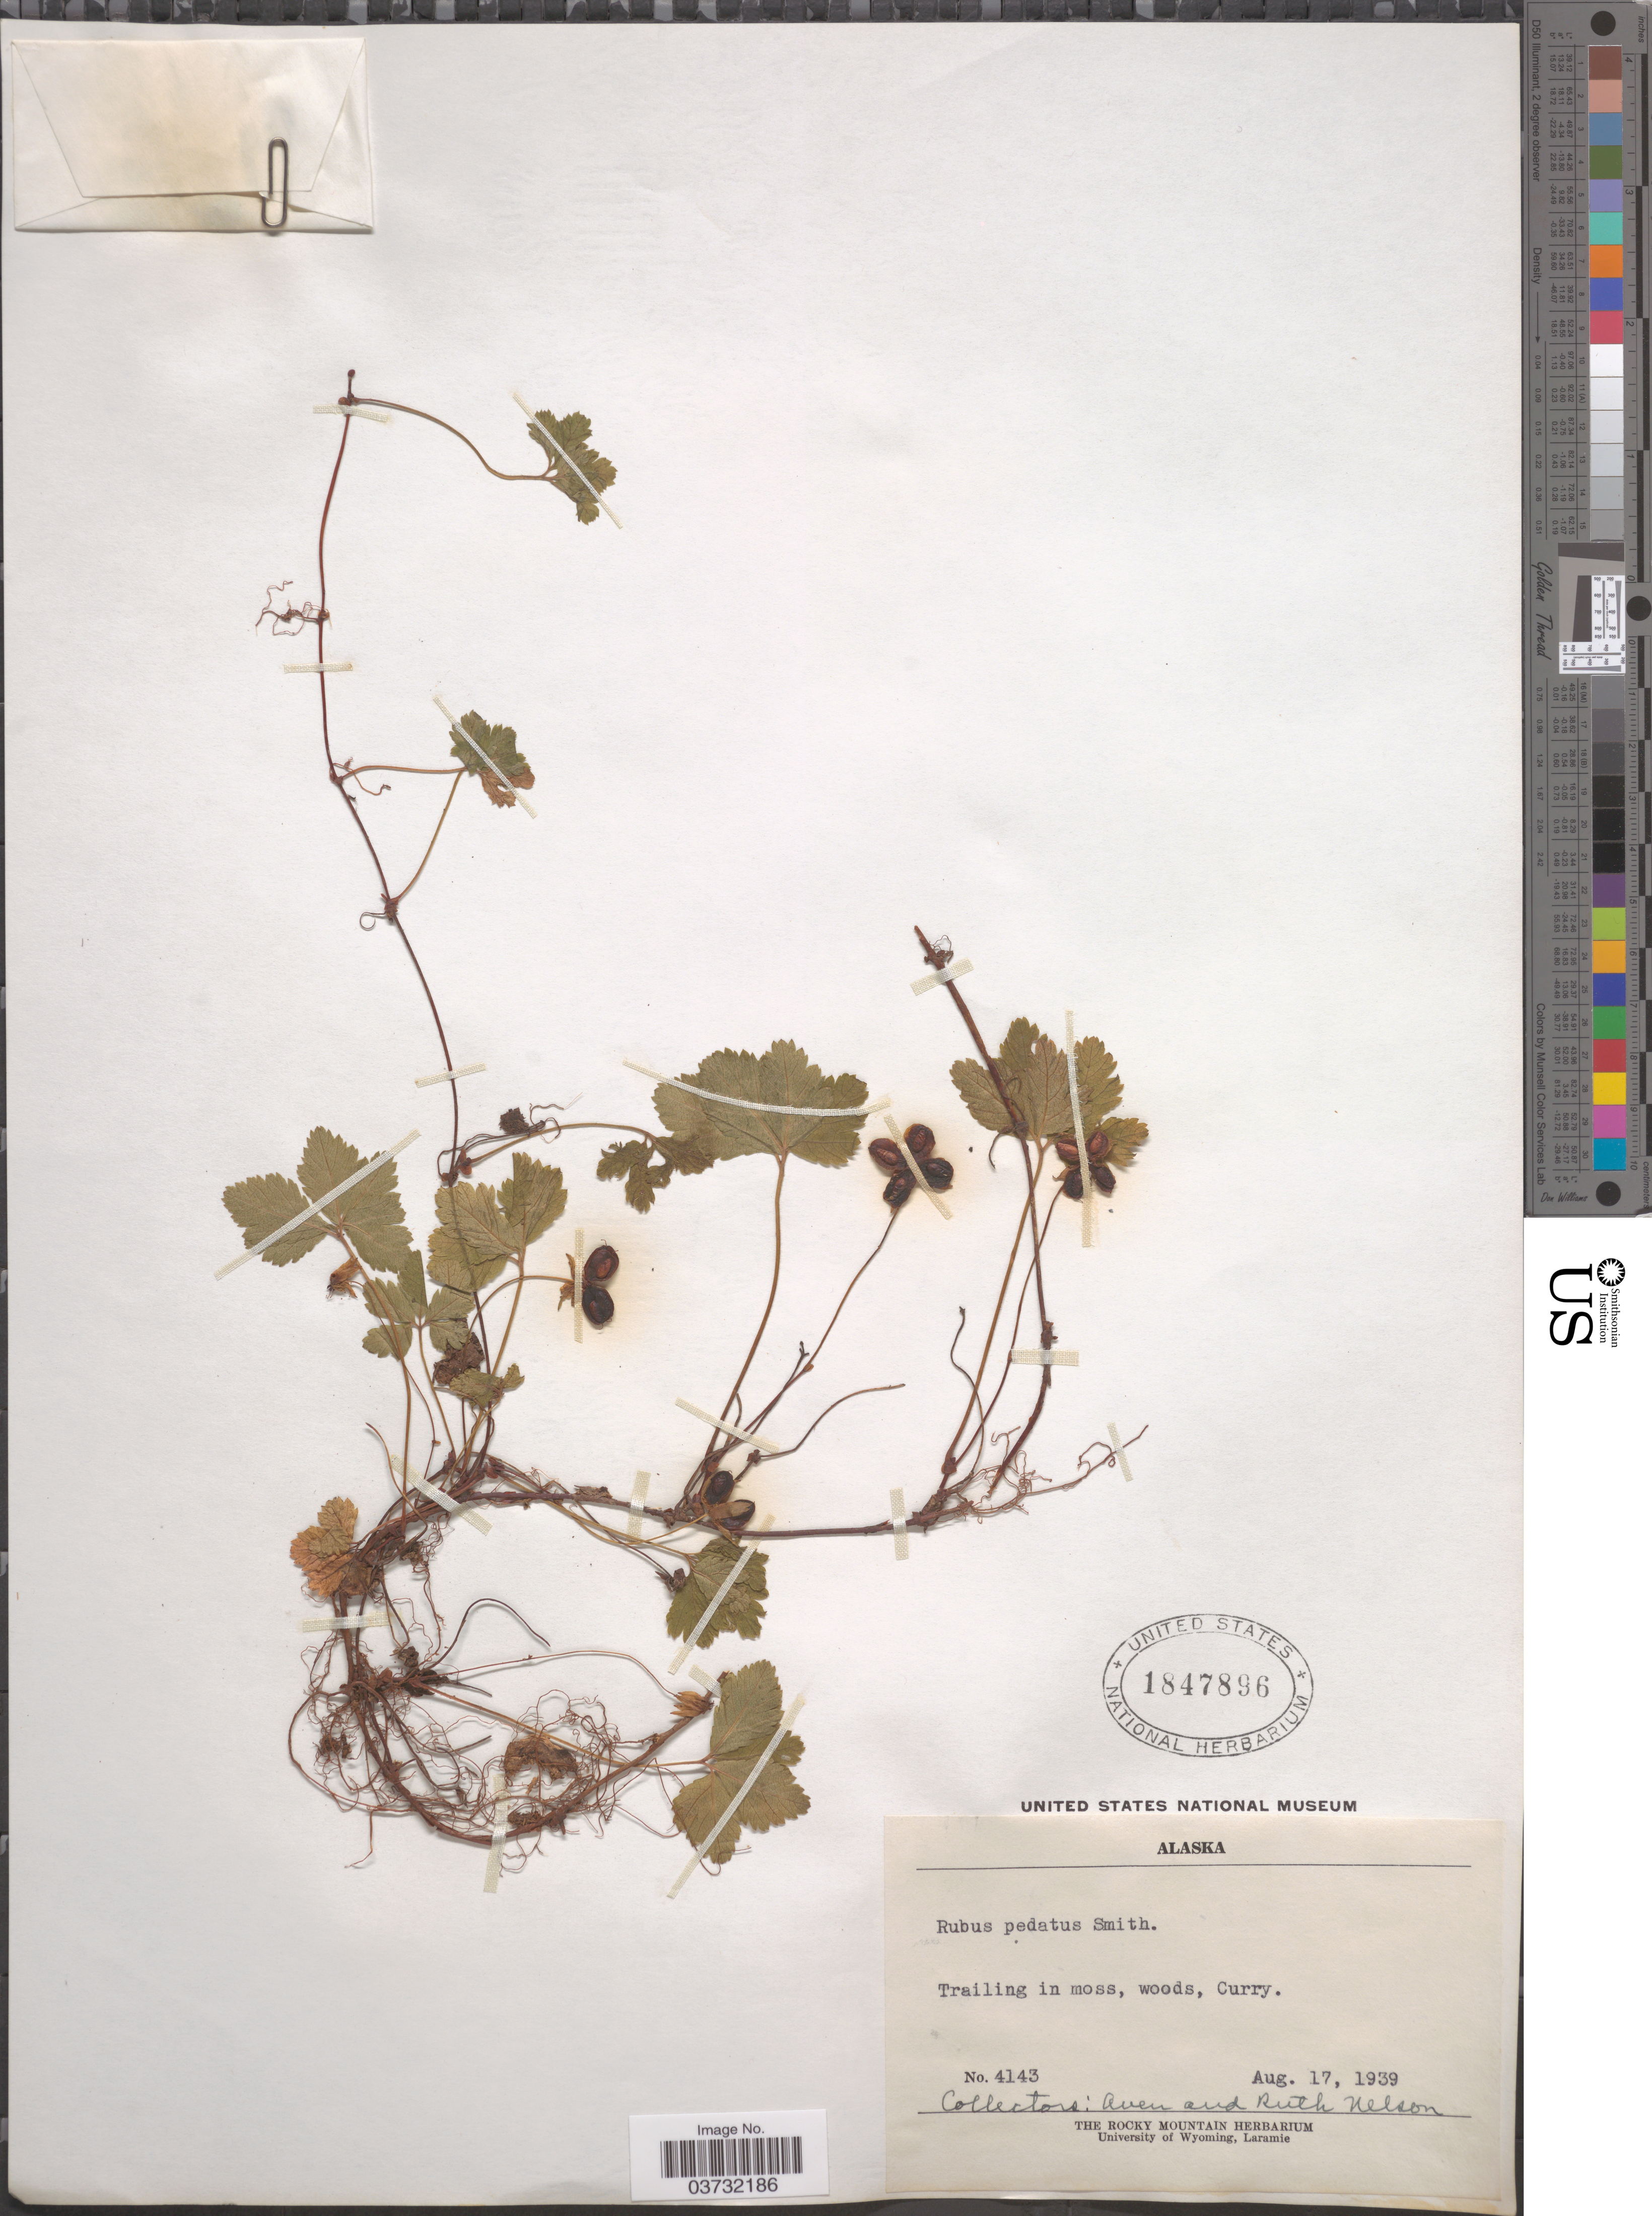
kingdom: Plantae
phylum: Tracheophyta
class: Magnoliopsida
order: Rosales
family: Rosaceae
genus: Rubus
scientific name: Rubus pedatus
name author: Sm.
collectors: A. Nelson & R. A. Nelson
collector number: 4143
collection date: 1939-08-17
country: United States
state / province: Alaska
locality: Curry.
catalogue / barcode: US 1847896